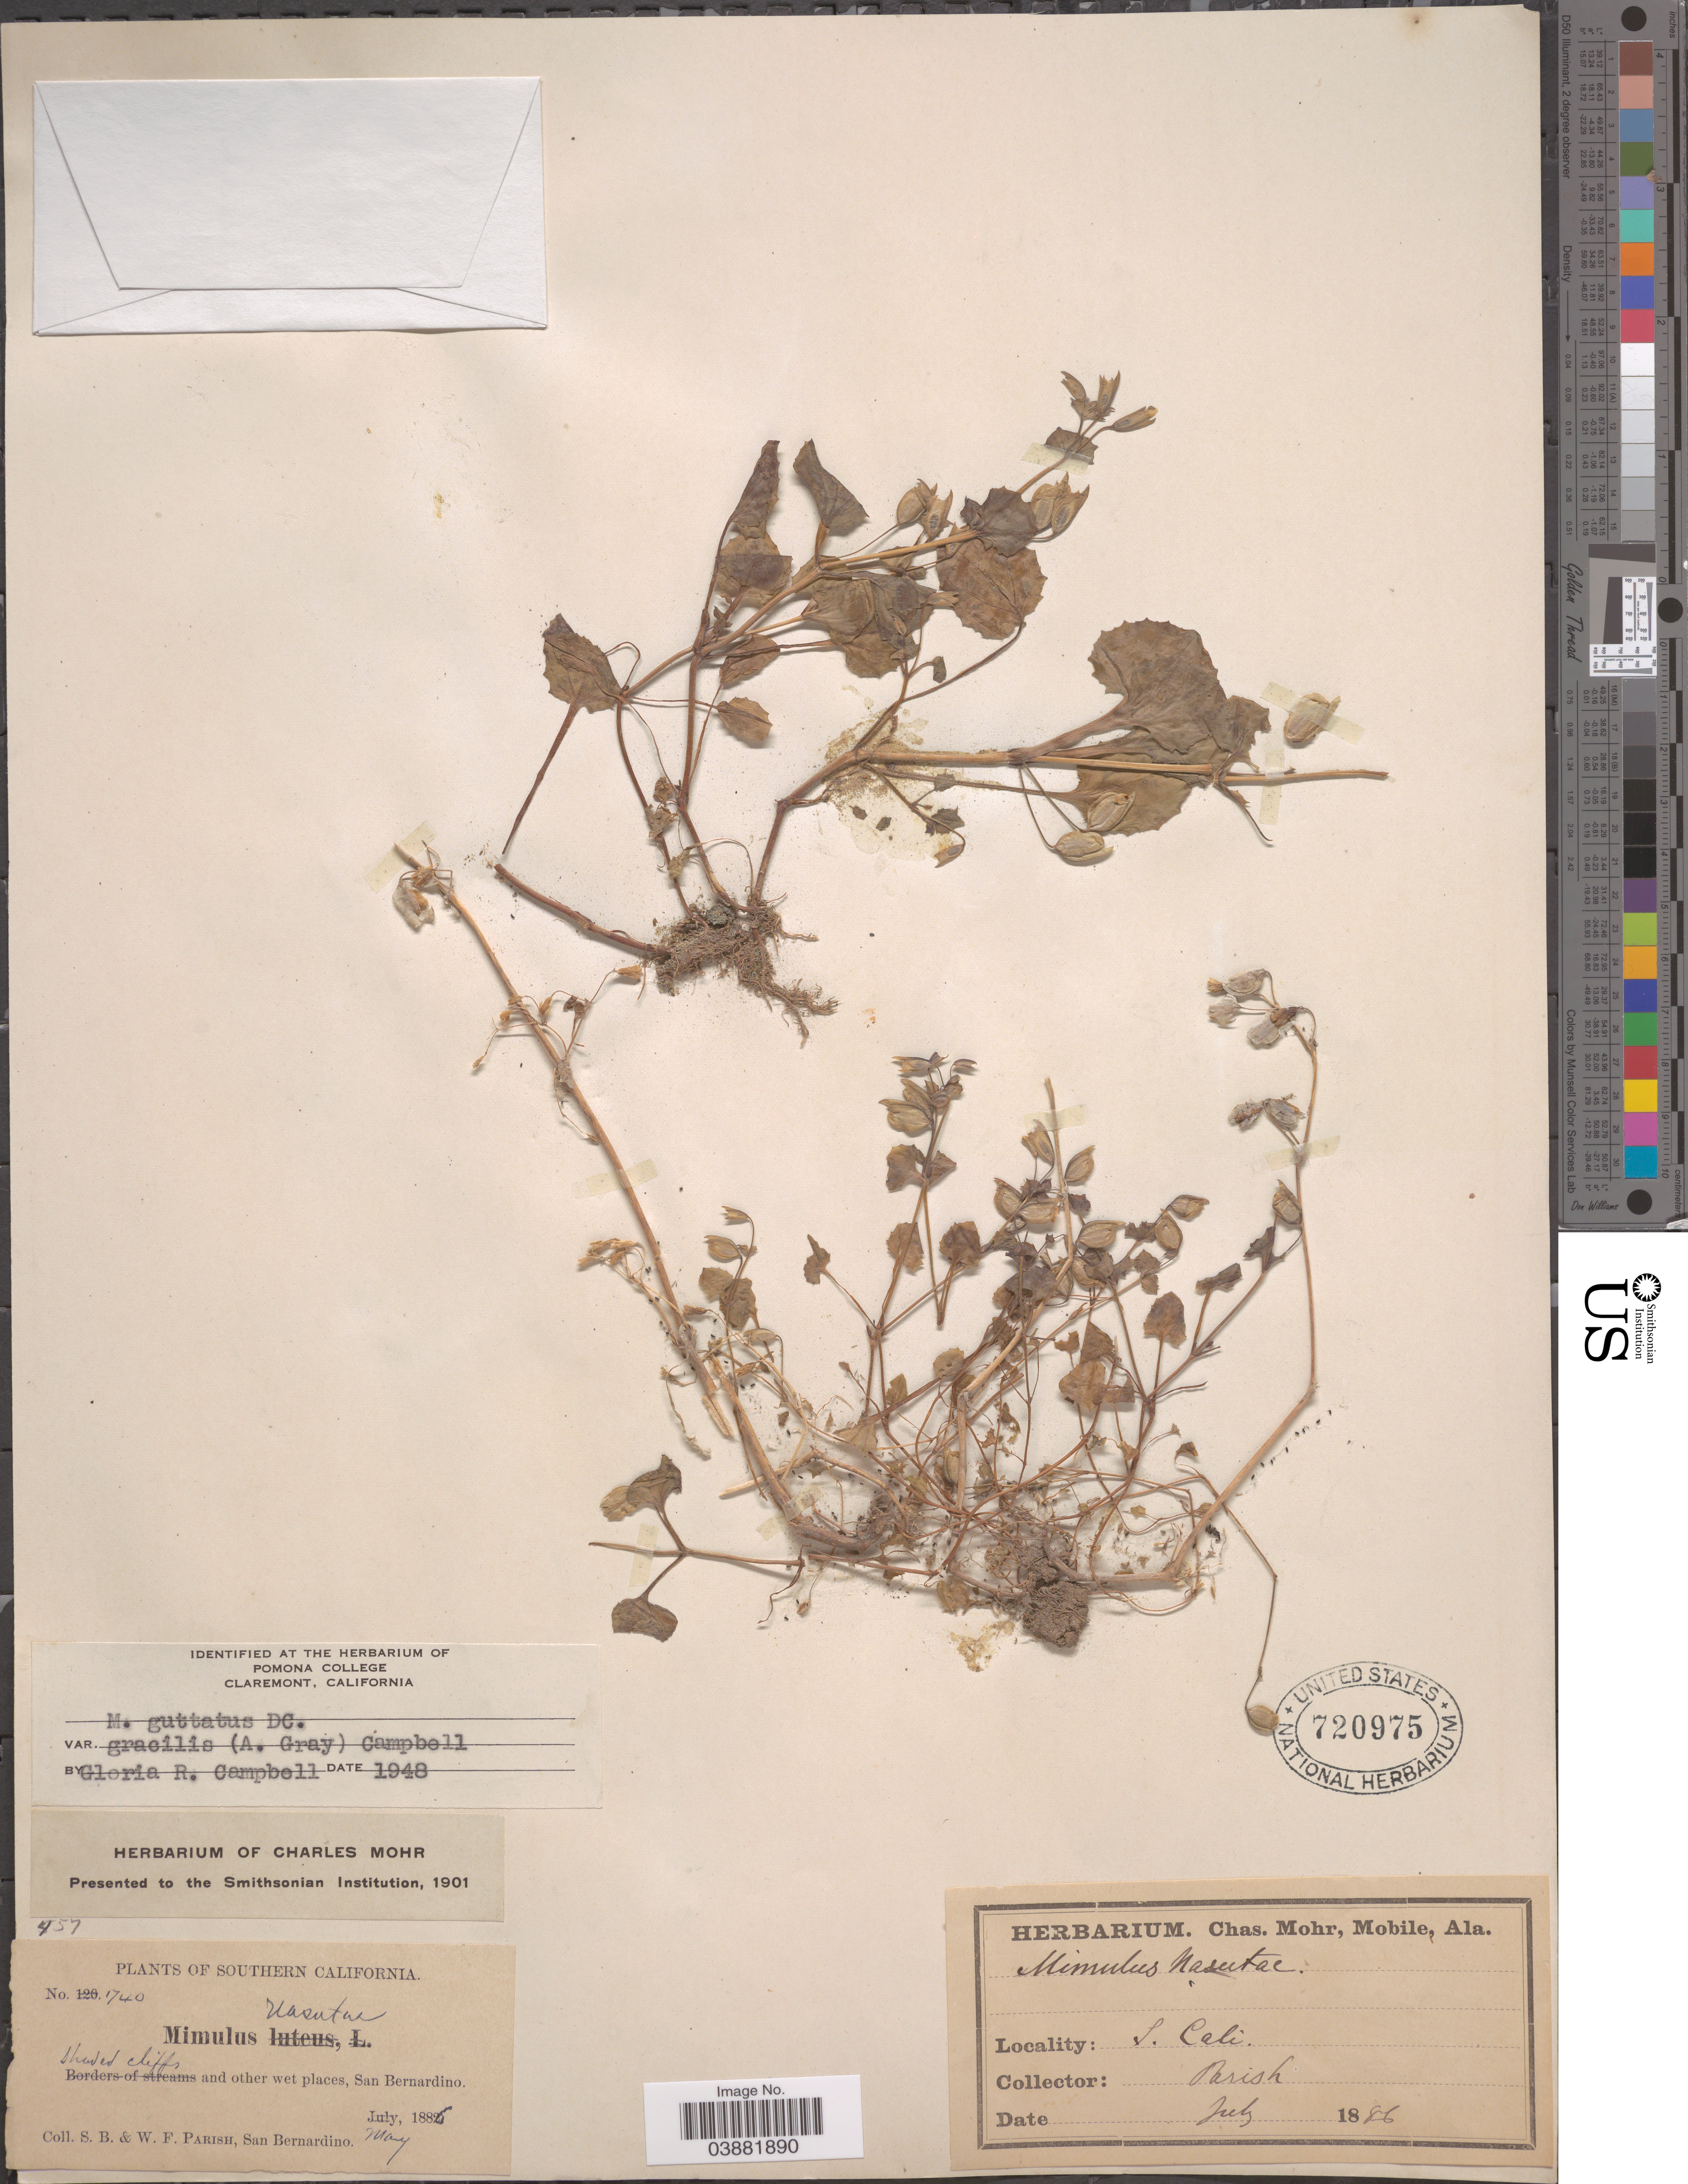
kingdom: Plantae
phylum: Tracheophyta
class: Magnoliopsida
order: Lamiales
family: Phrymaceae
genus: Mimulus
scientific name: Mimulus guttatus var. gracilis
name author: (A. Gray) G.R. Campb.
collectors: S. B. Parish & W. F. Parish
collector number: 740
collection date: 1886-05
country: United States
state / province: California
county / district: San Bernardino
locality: Southern California. Shaded cliffs and other wet places, San Bernardino.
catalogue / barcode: US 720975